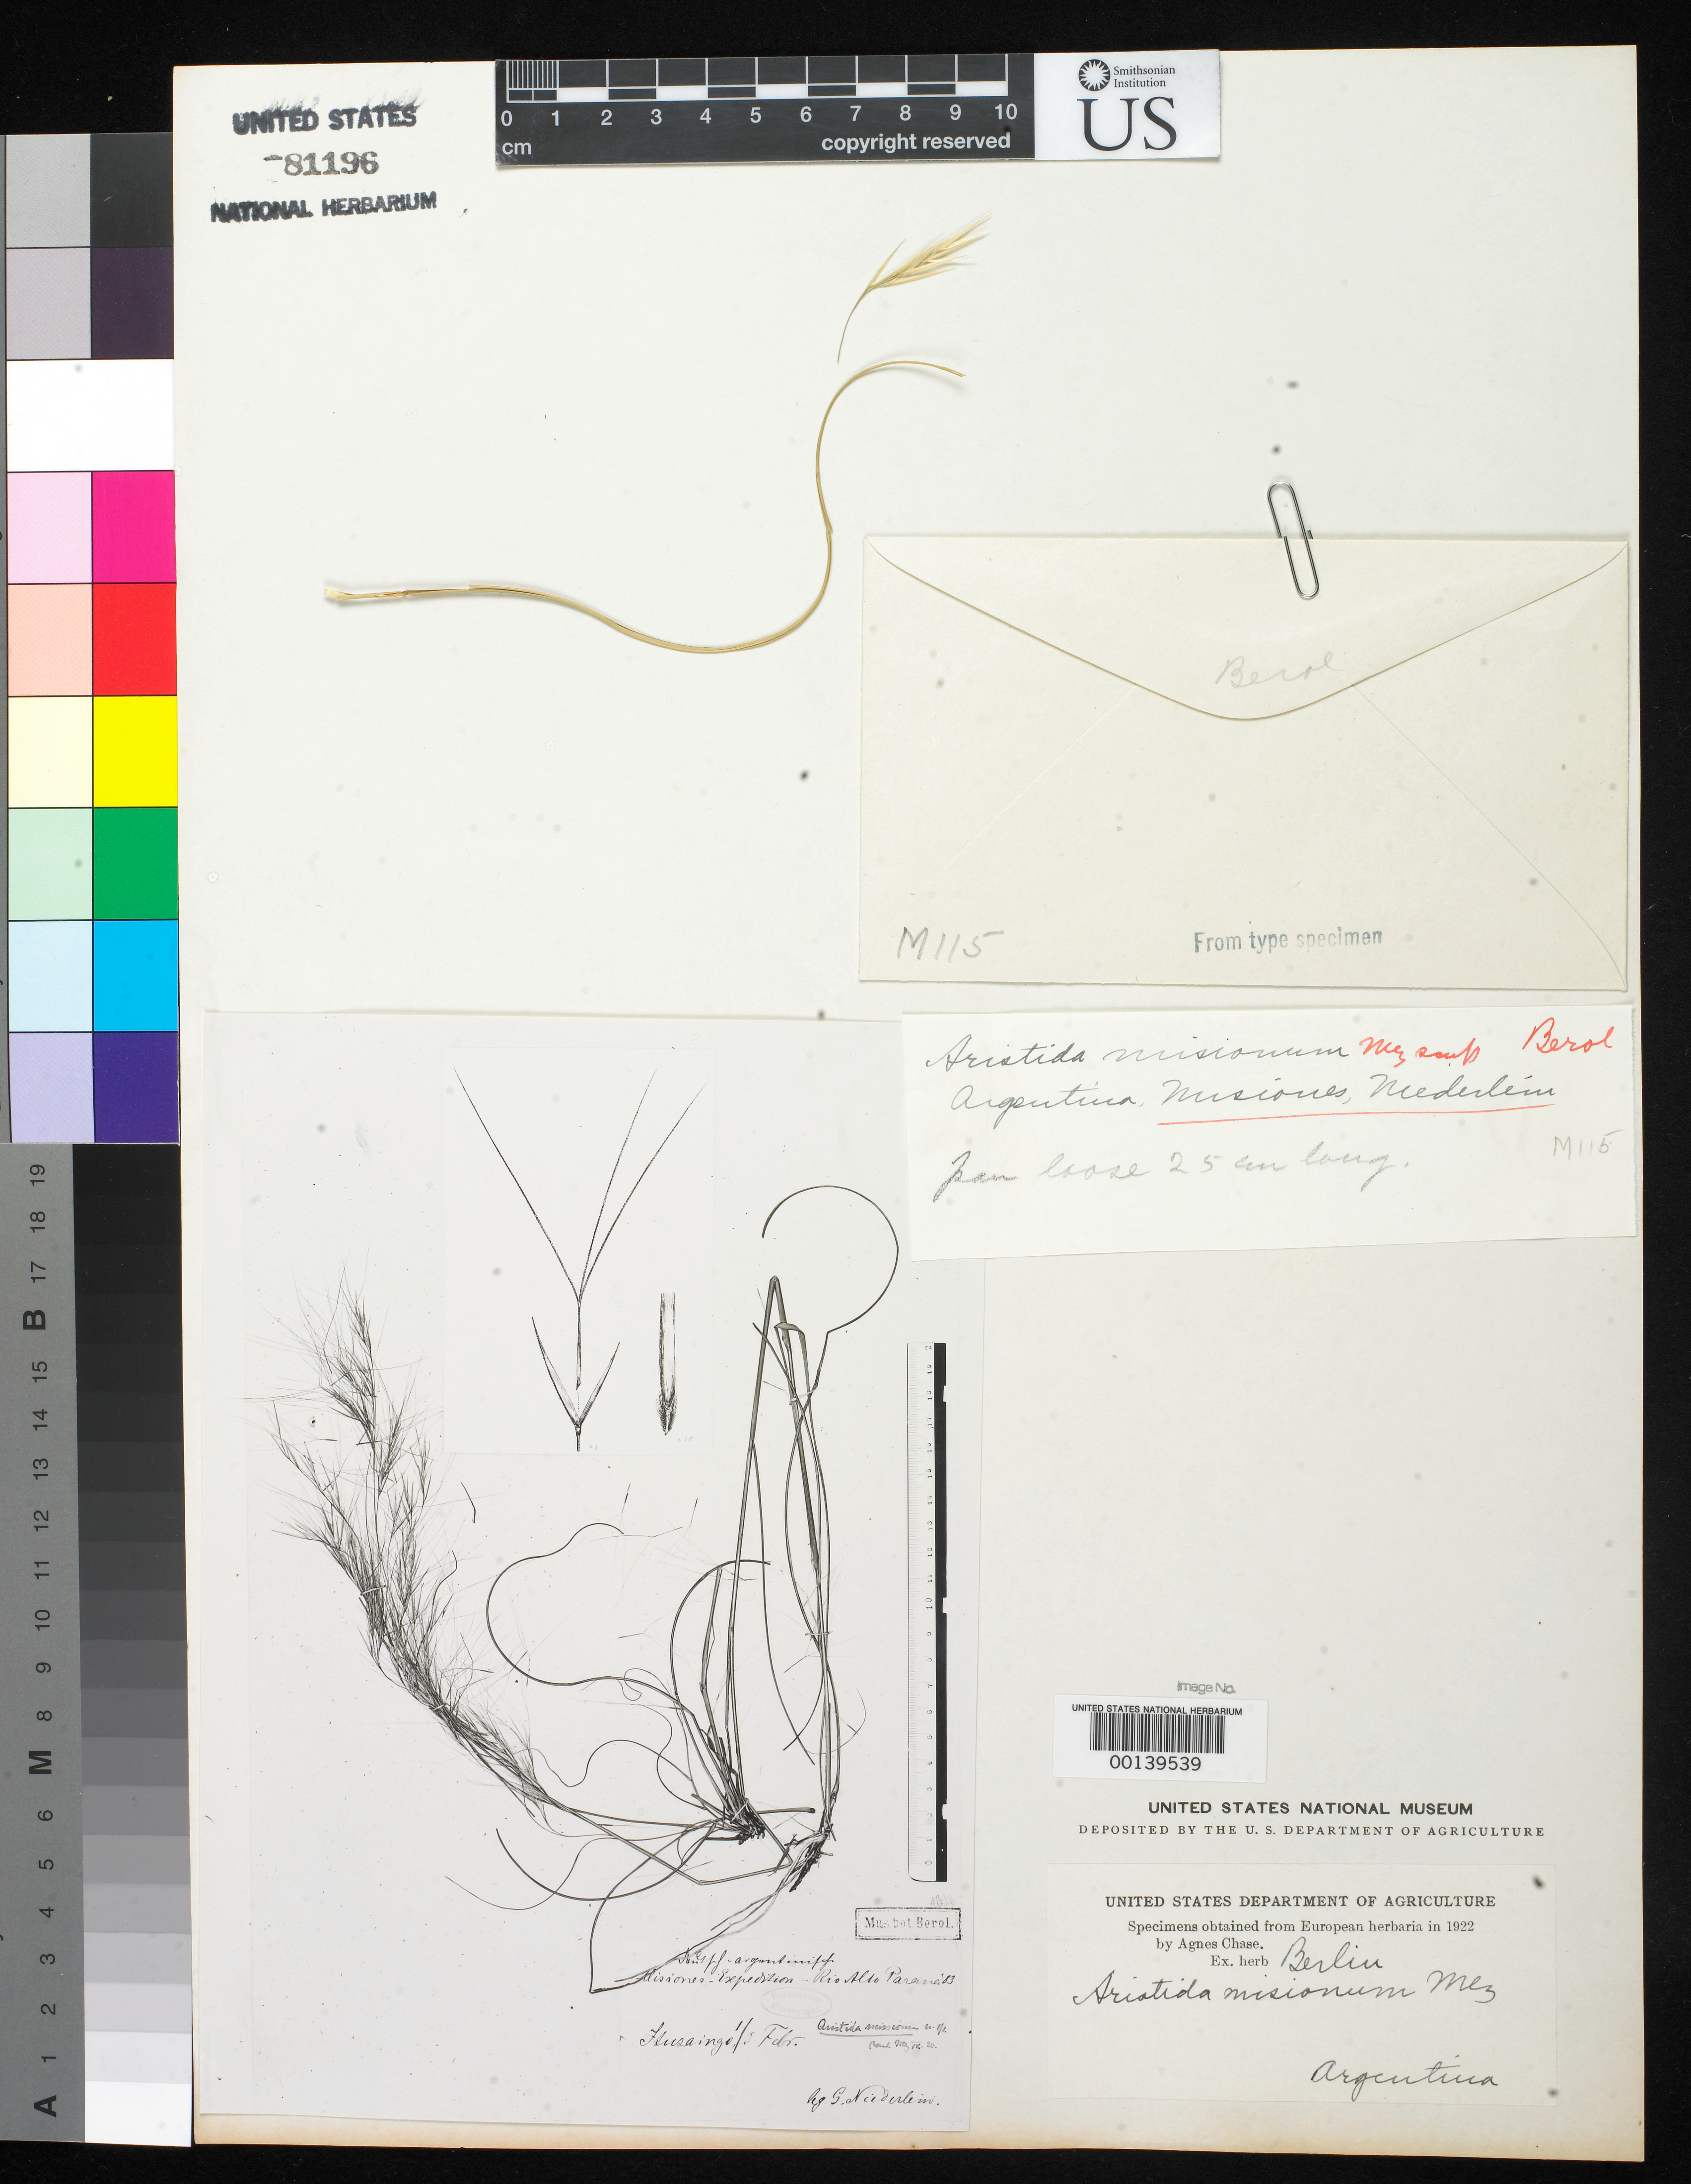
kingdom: Plantae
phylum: Tracheophyta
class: Liliopsida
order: Poales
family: Poaceae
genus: Aristida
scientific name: Aristida misionum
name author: Mez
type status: Type Fragment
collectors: G. Niederlein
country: Argentina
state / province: Misiones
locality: Rio Alto, Parana.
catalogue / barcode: US 81196